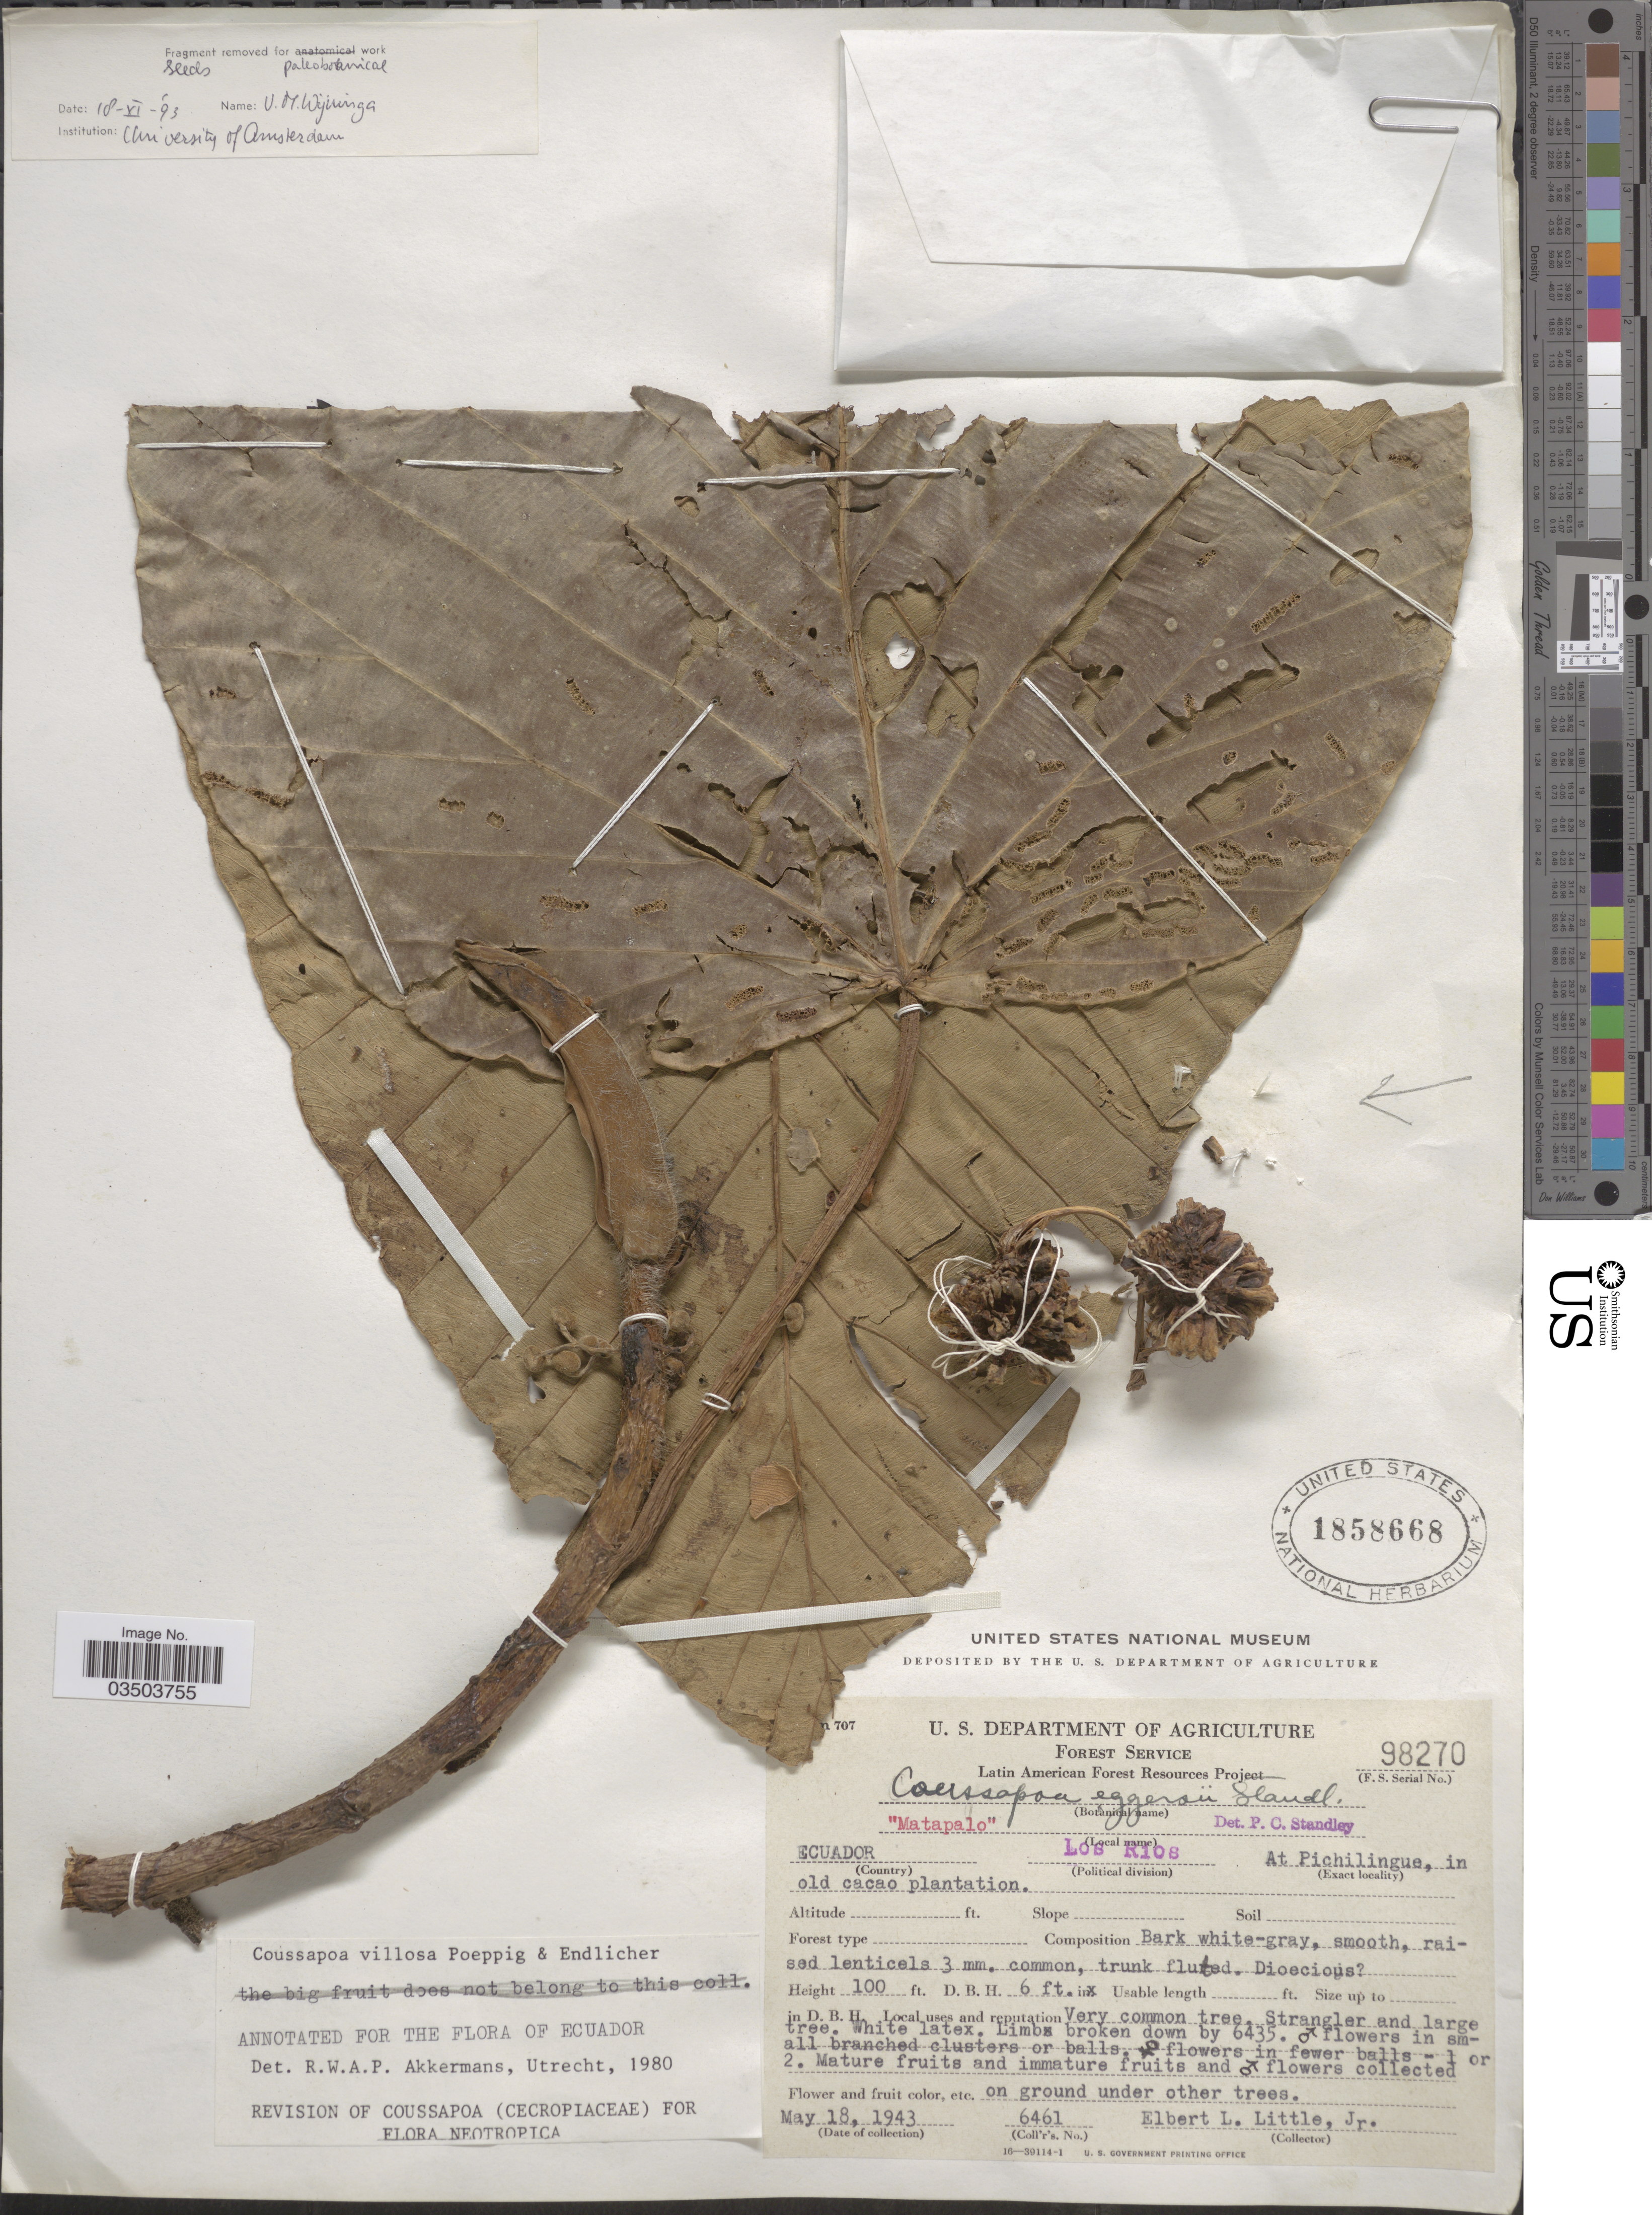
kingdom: Plantae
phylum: Tracheophyta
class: Magnoliopsida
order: Rosales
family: Urticaceae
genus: Coussapoa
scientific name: Coussapoa villosa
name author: Poepp. & Endl.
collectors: E. L. Little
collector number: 6461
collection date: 1943-05-18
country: Ecuador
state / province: Los Ríos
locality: At Pichilingua, in old cacao plantation.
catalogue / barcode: US 1858668